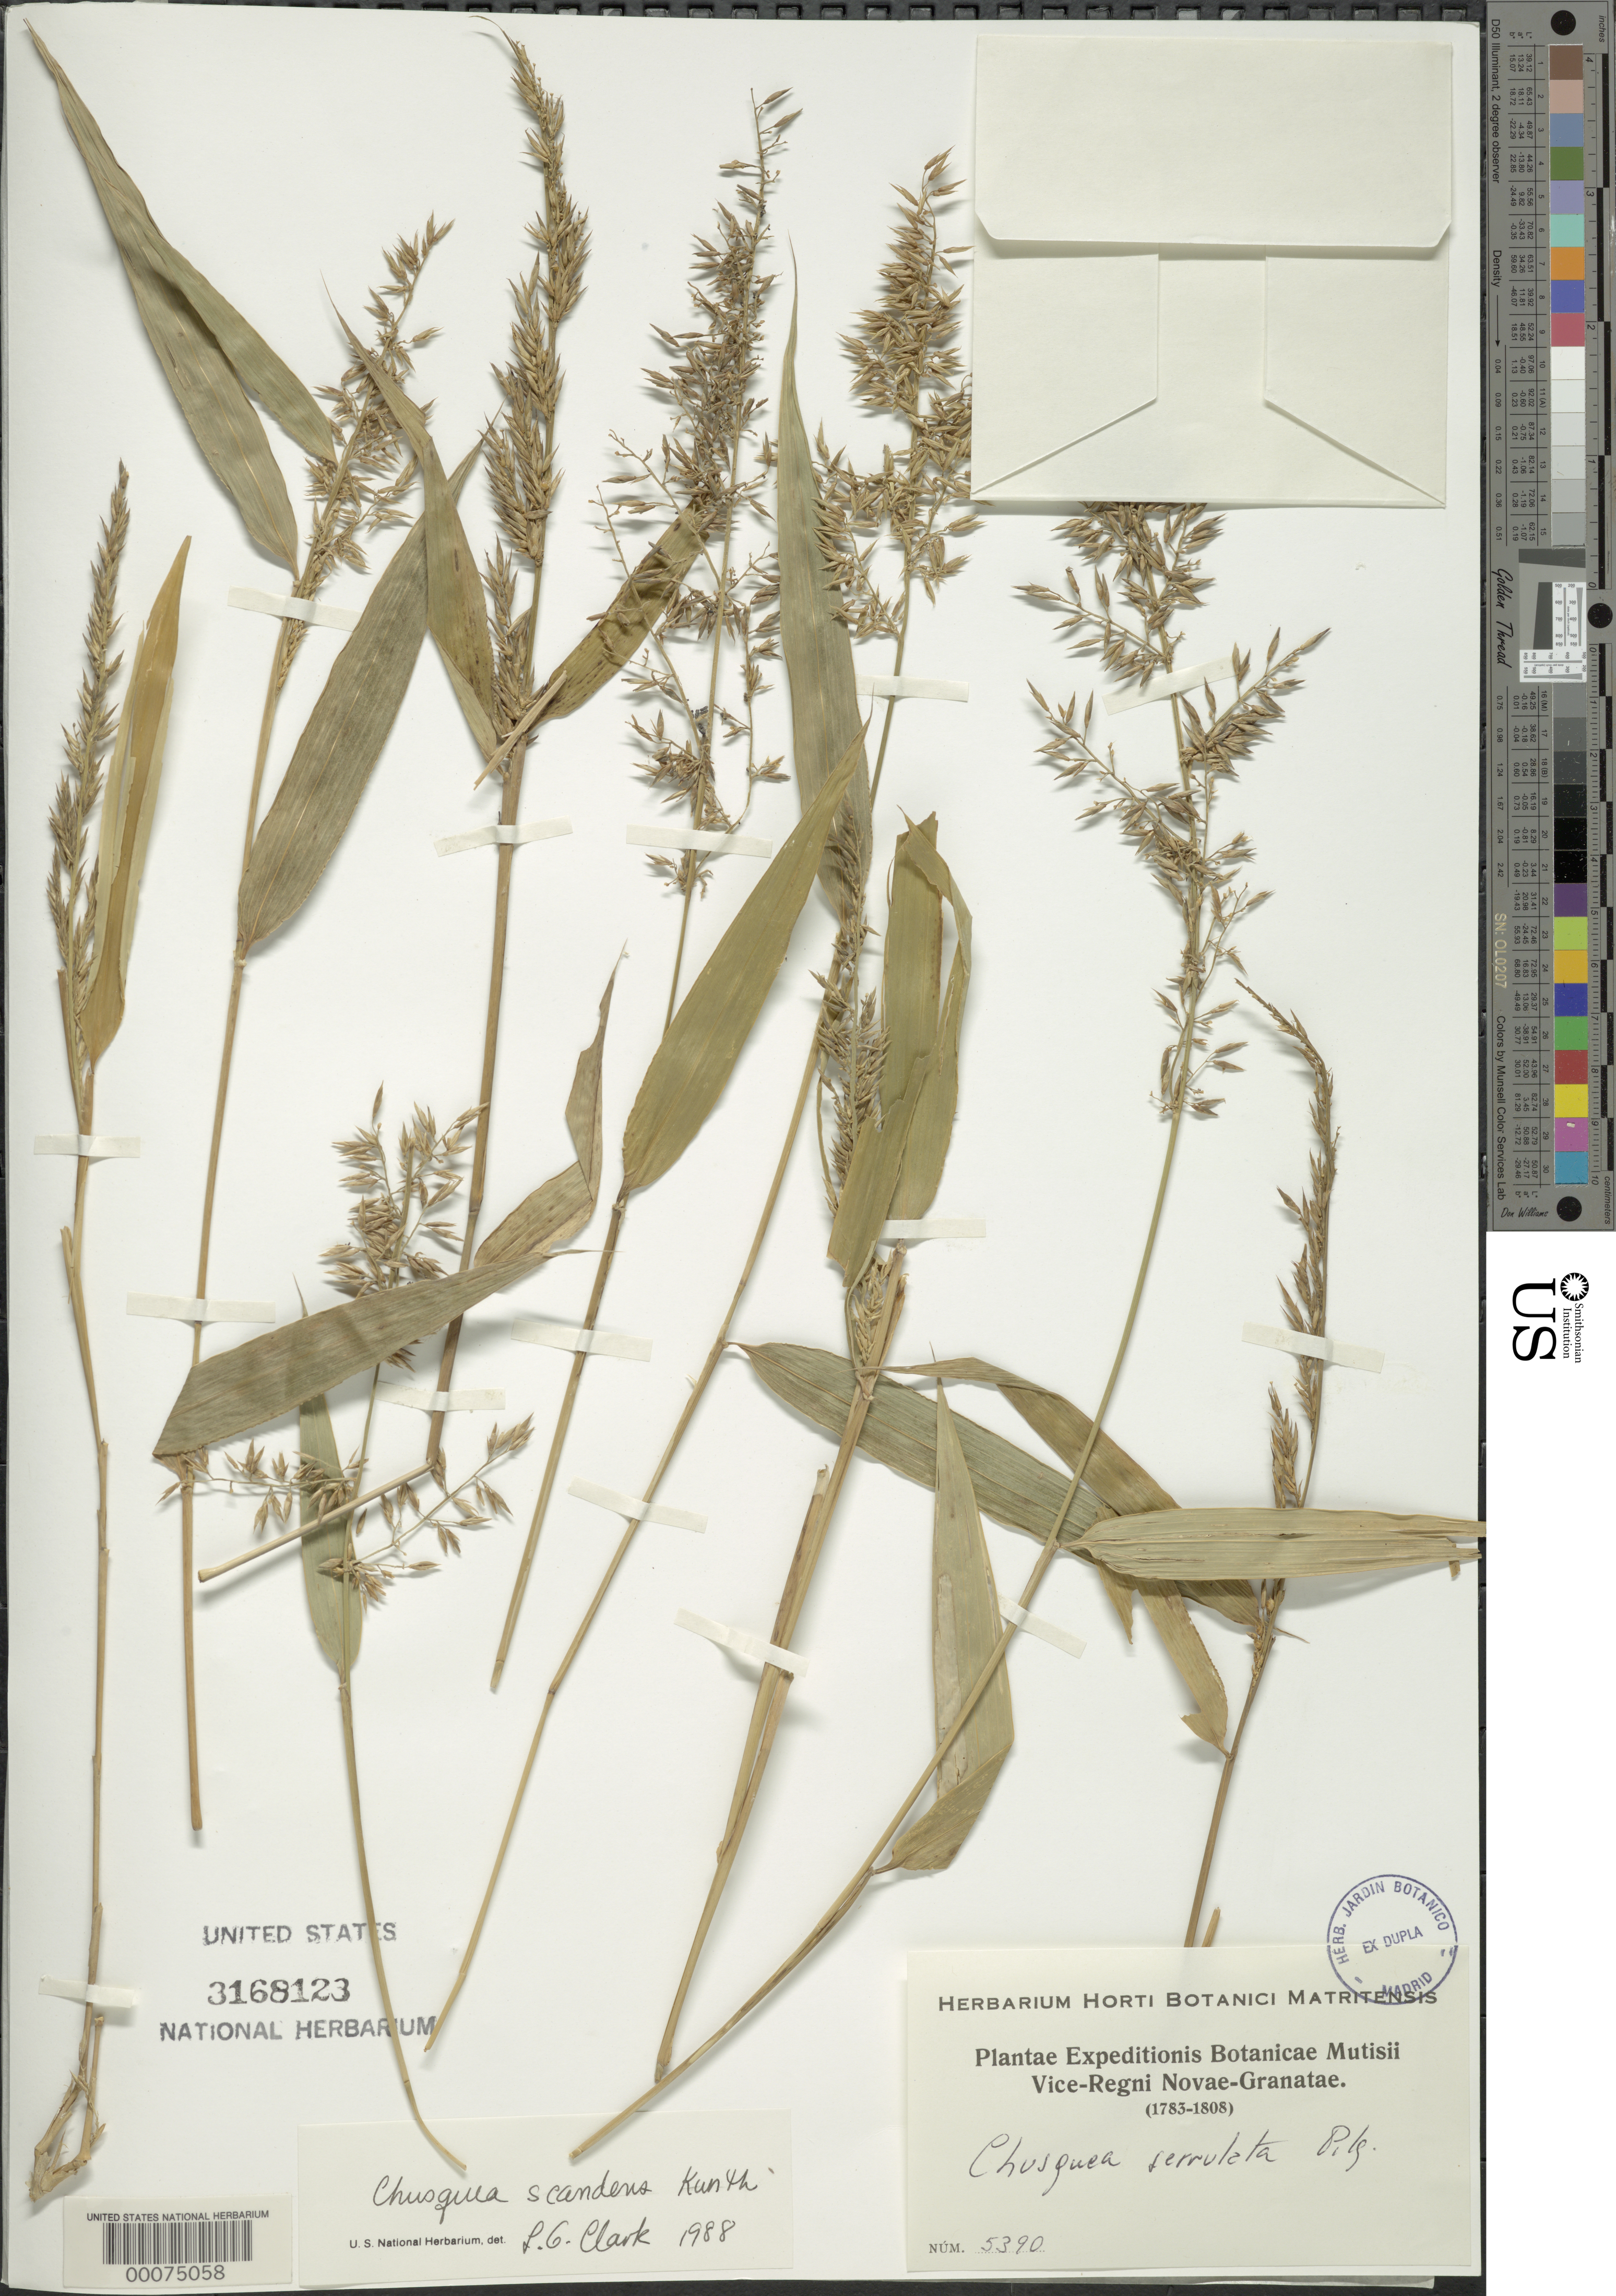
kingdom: Plantae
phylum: Tracheophyta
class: Liliopsida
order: Poales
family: Poaceae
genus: Chusquea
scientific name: Chusquea scandens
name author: Kunth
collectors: J. C. B. Mutis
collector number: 5390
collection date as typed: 1783 to -- -- 1808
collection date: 1783/1808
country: Colombia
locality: Vice-regni novae-granatae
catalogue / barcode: US 3168123